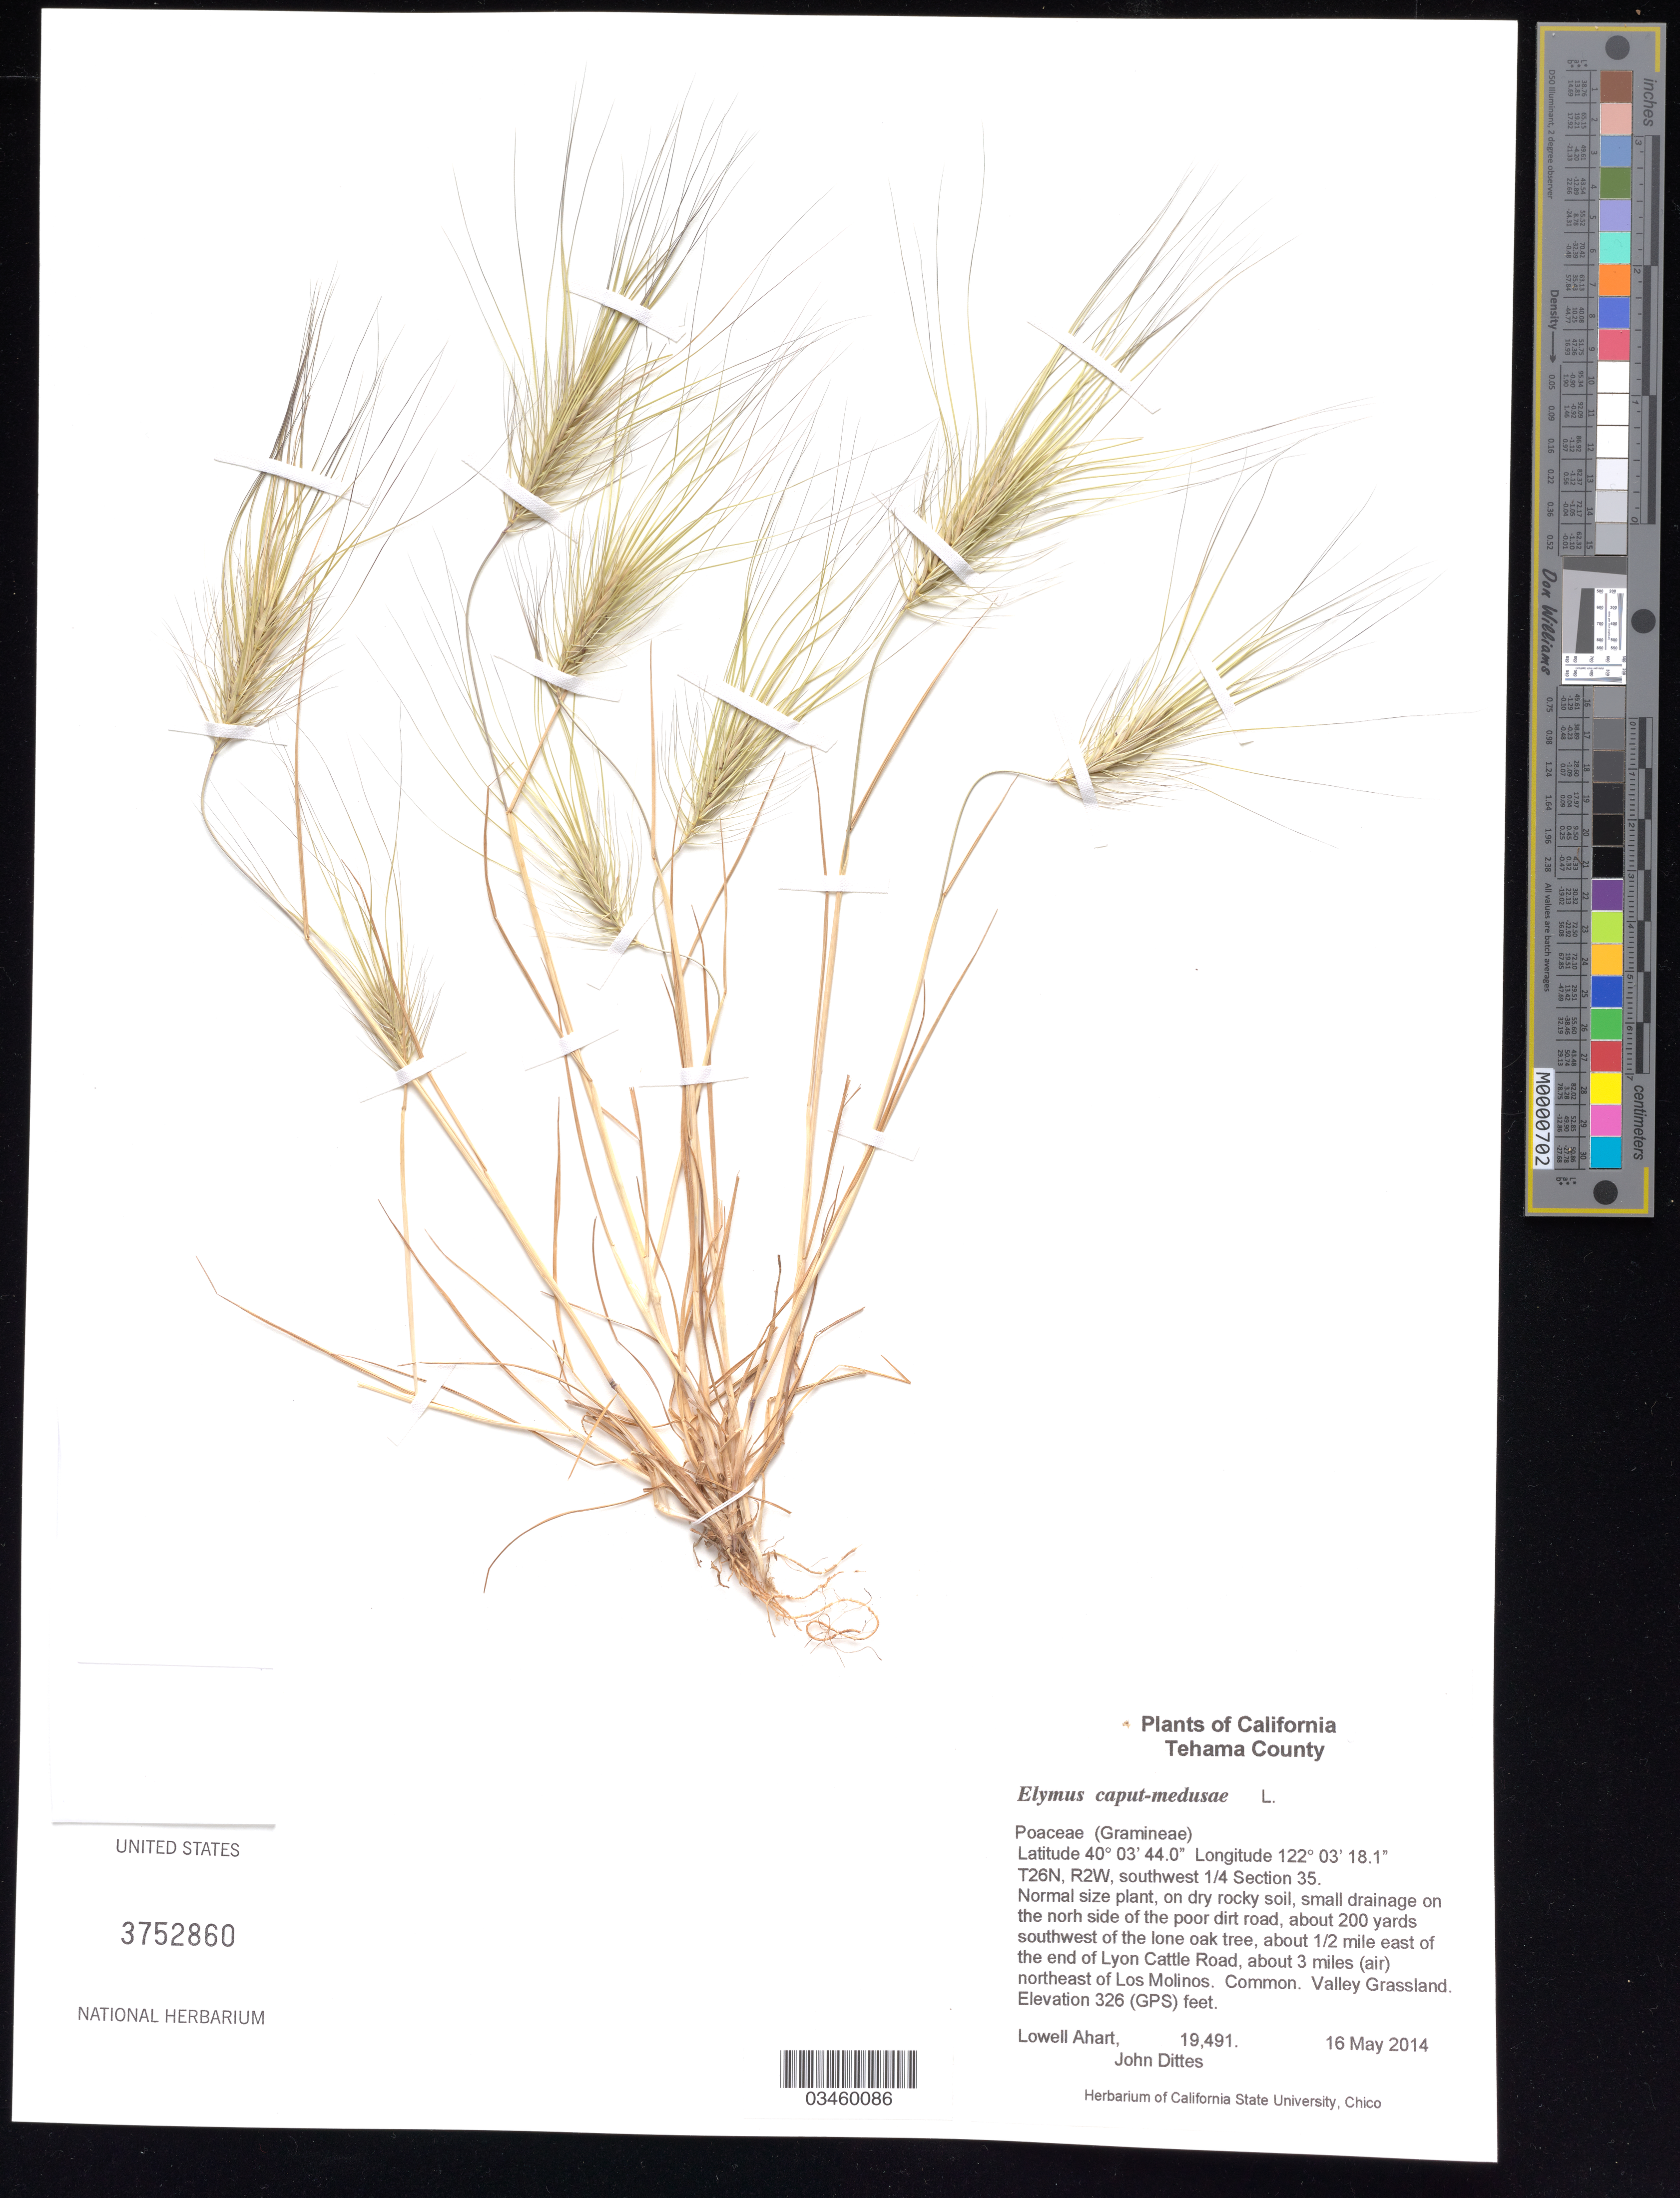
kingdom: Plantae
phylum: Tracheophyta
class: Liliopsida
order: Poales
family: Poaceae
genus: Elymus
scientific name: Elymus caput-medusae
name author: L.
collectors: L. Ahart & J. Dittes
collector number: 19491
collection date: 2014-05-16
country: United States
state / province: California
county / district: Tehama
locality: About 200 yards southwest of the lone oak tree, about 1/2 mile east of the end of Lyon Cattle Road, about 3 miles (air) northeast of Los Molinos.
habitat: Dry rocky soil, small drainage. Valley grassland.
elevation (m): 99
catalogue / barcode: US 3752860